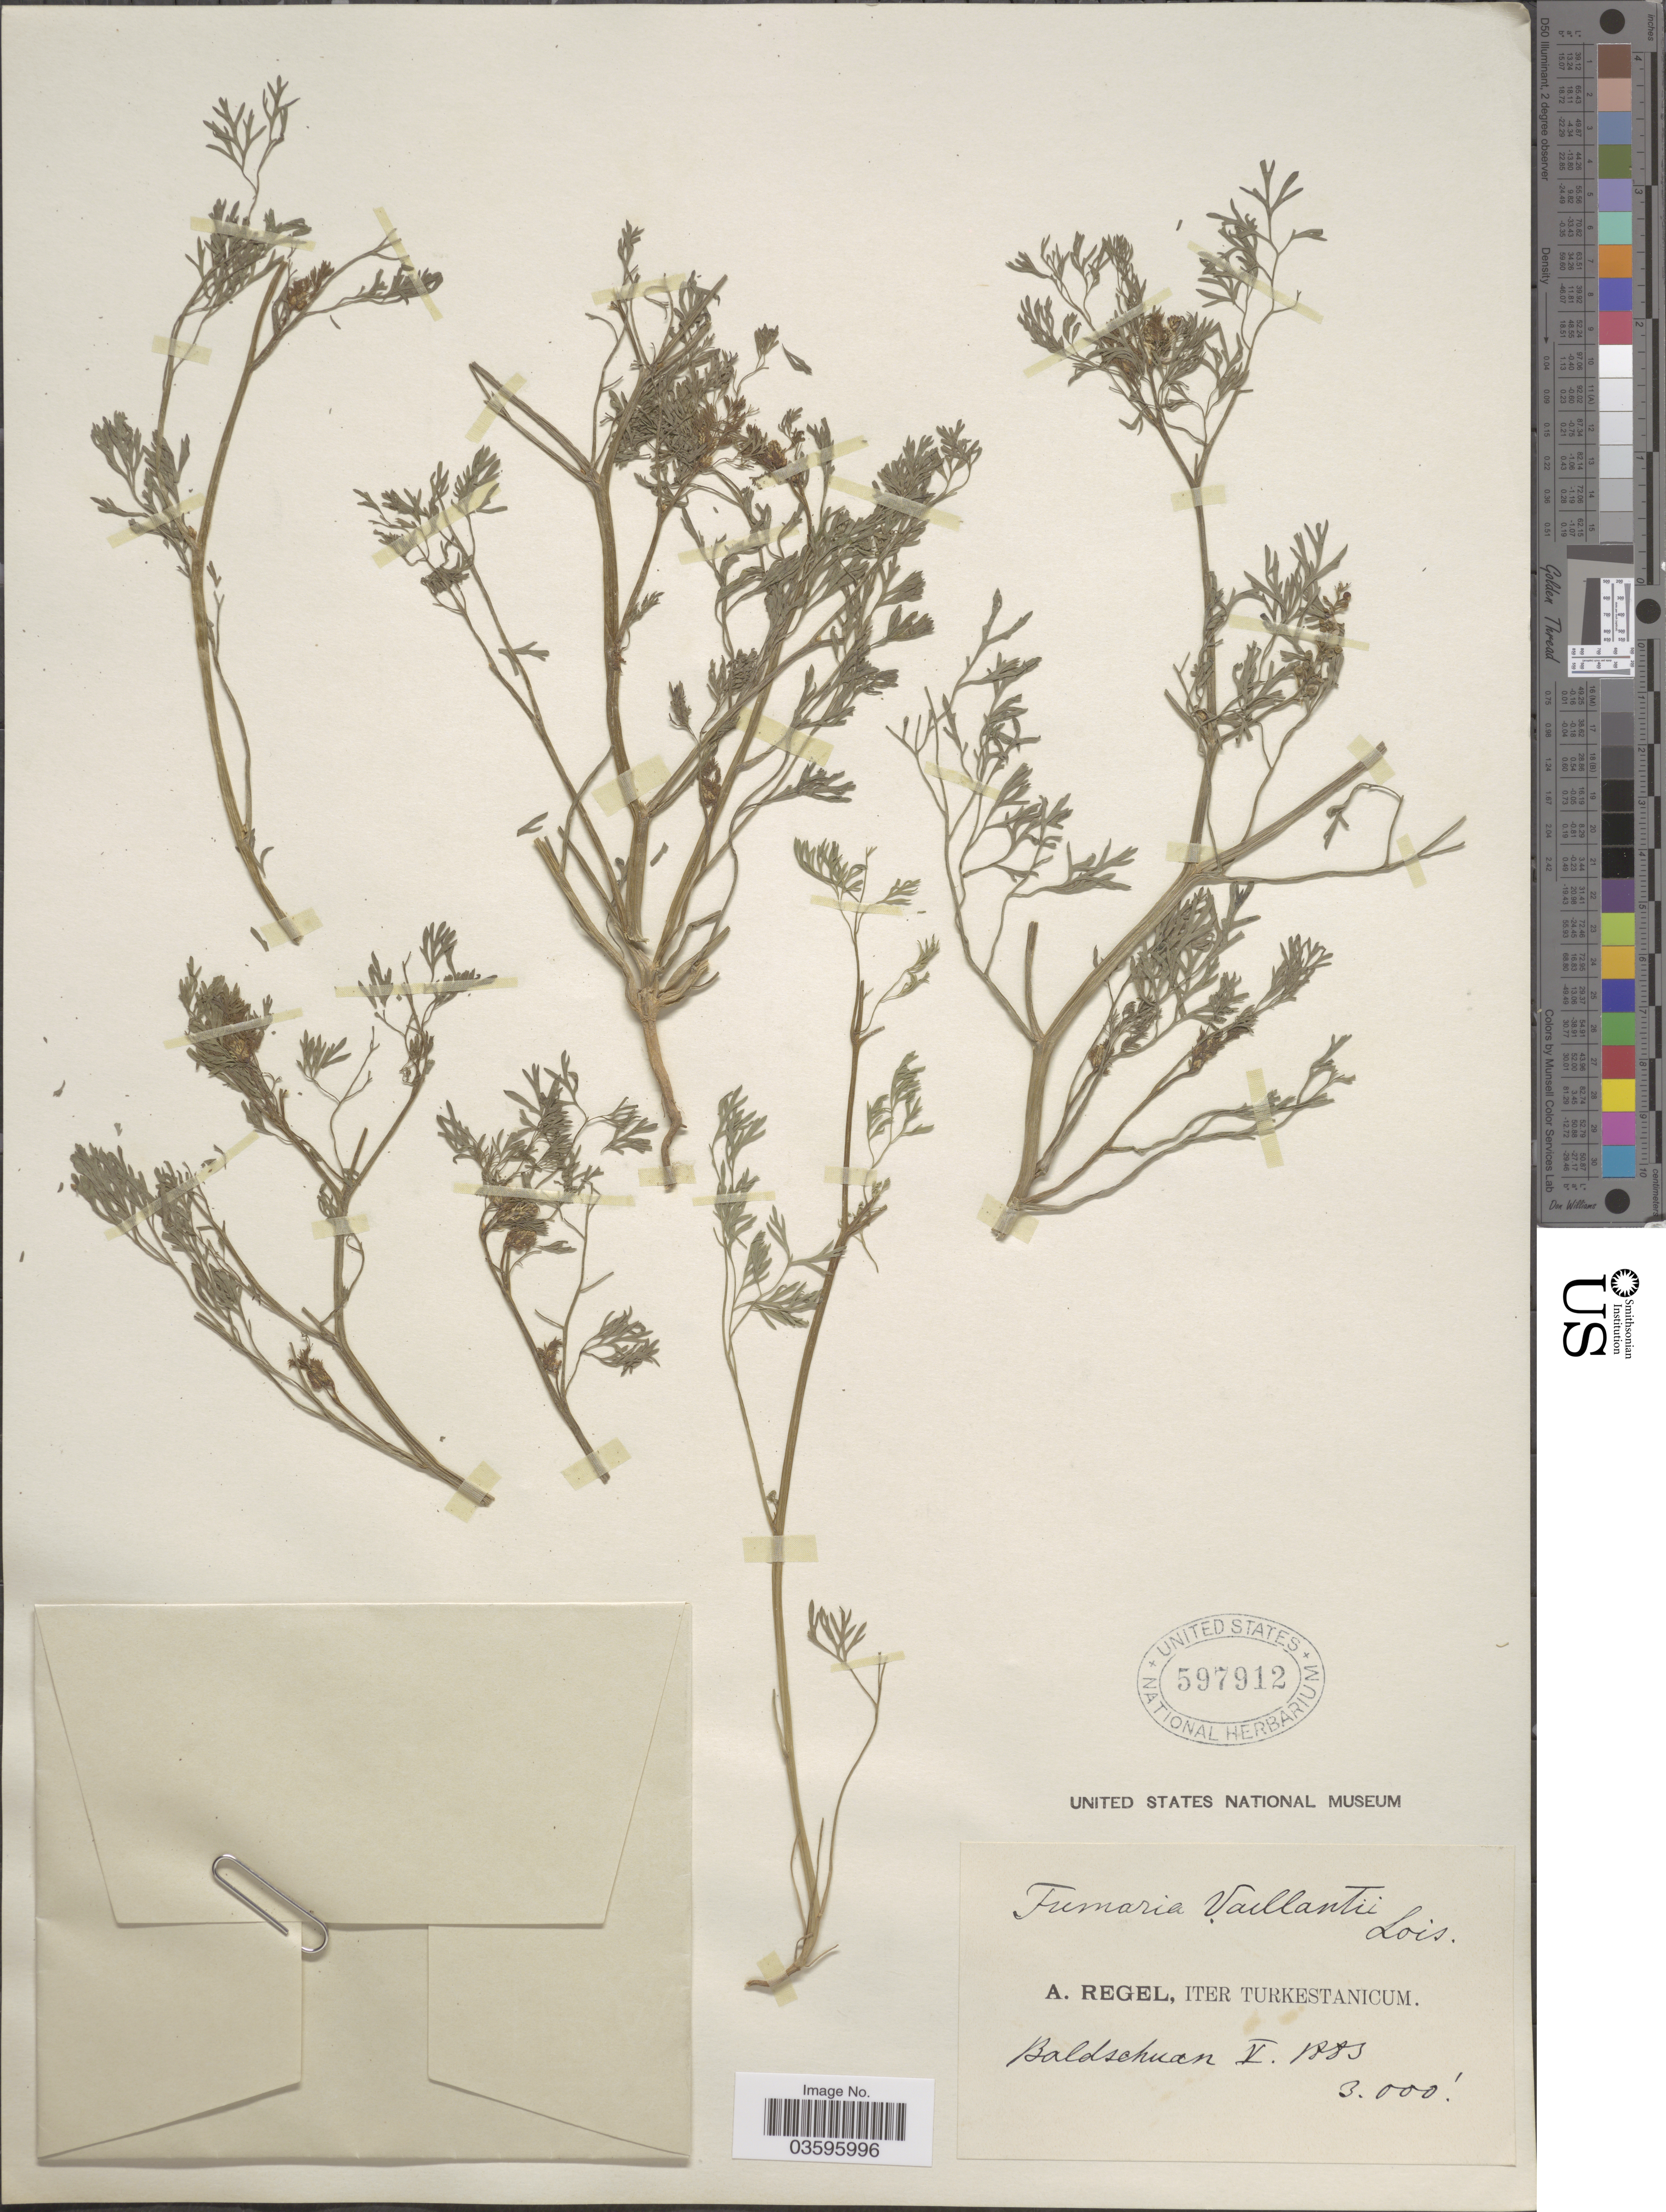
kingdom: Plantae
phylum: Tracheophyta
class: Magnoliopsida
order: Ranunculales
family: Papaveraceae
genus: Fumaria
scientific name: Fumaria vaillantii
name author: Loisel.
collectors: A. Regel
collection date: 1883-05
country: Tajikistan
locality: Baldschuan.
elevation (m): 914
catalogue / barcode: US 597912